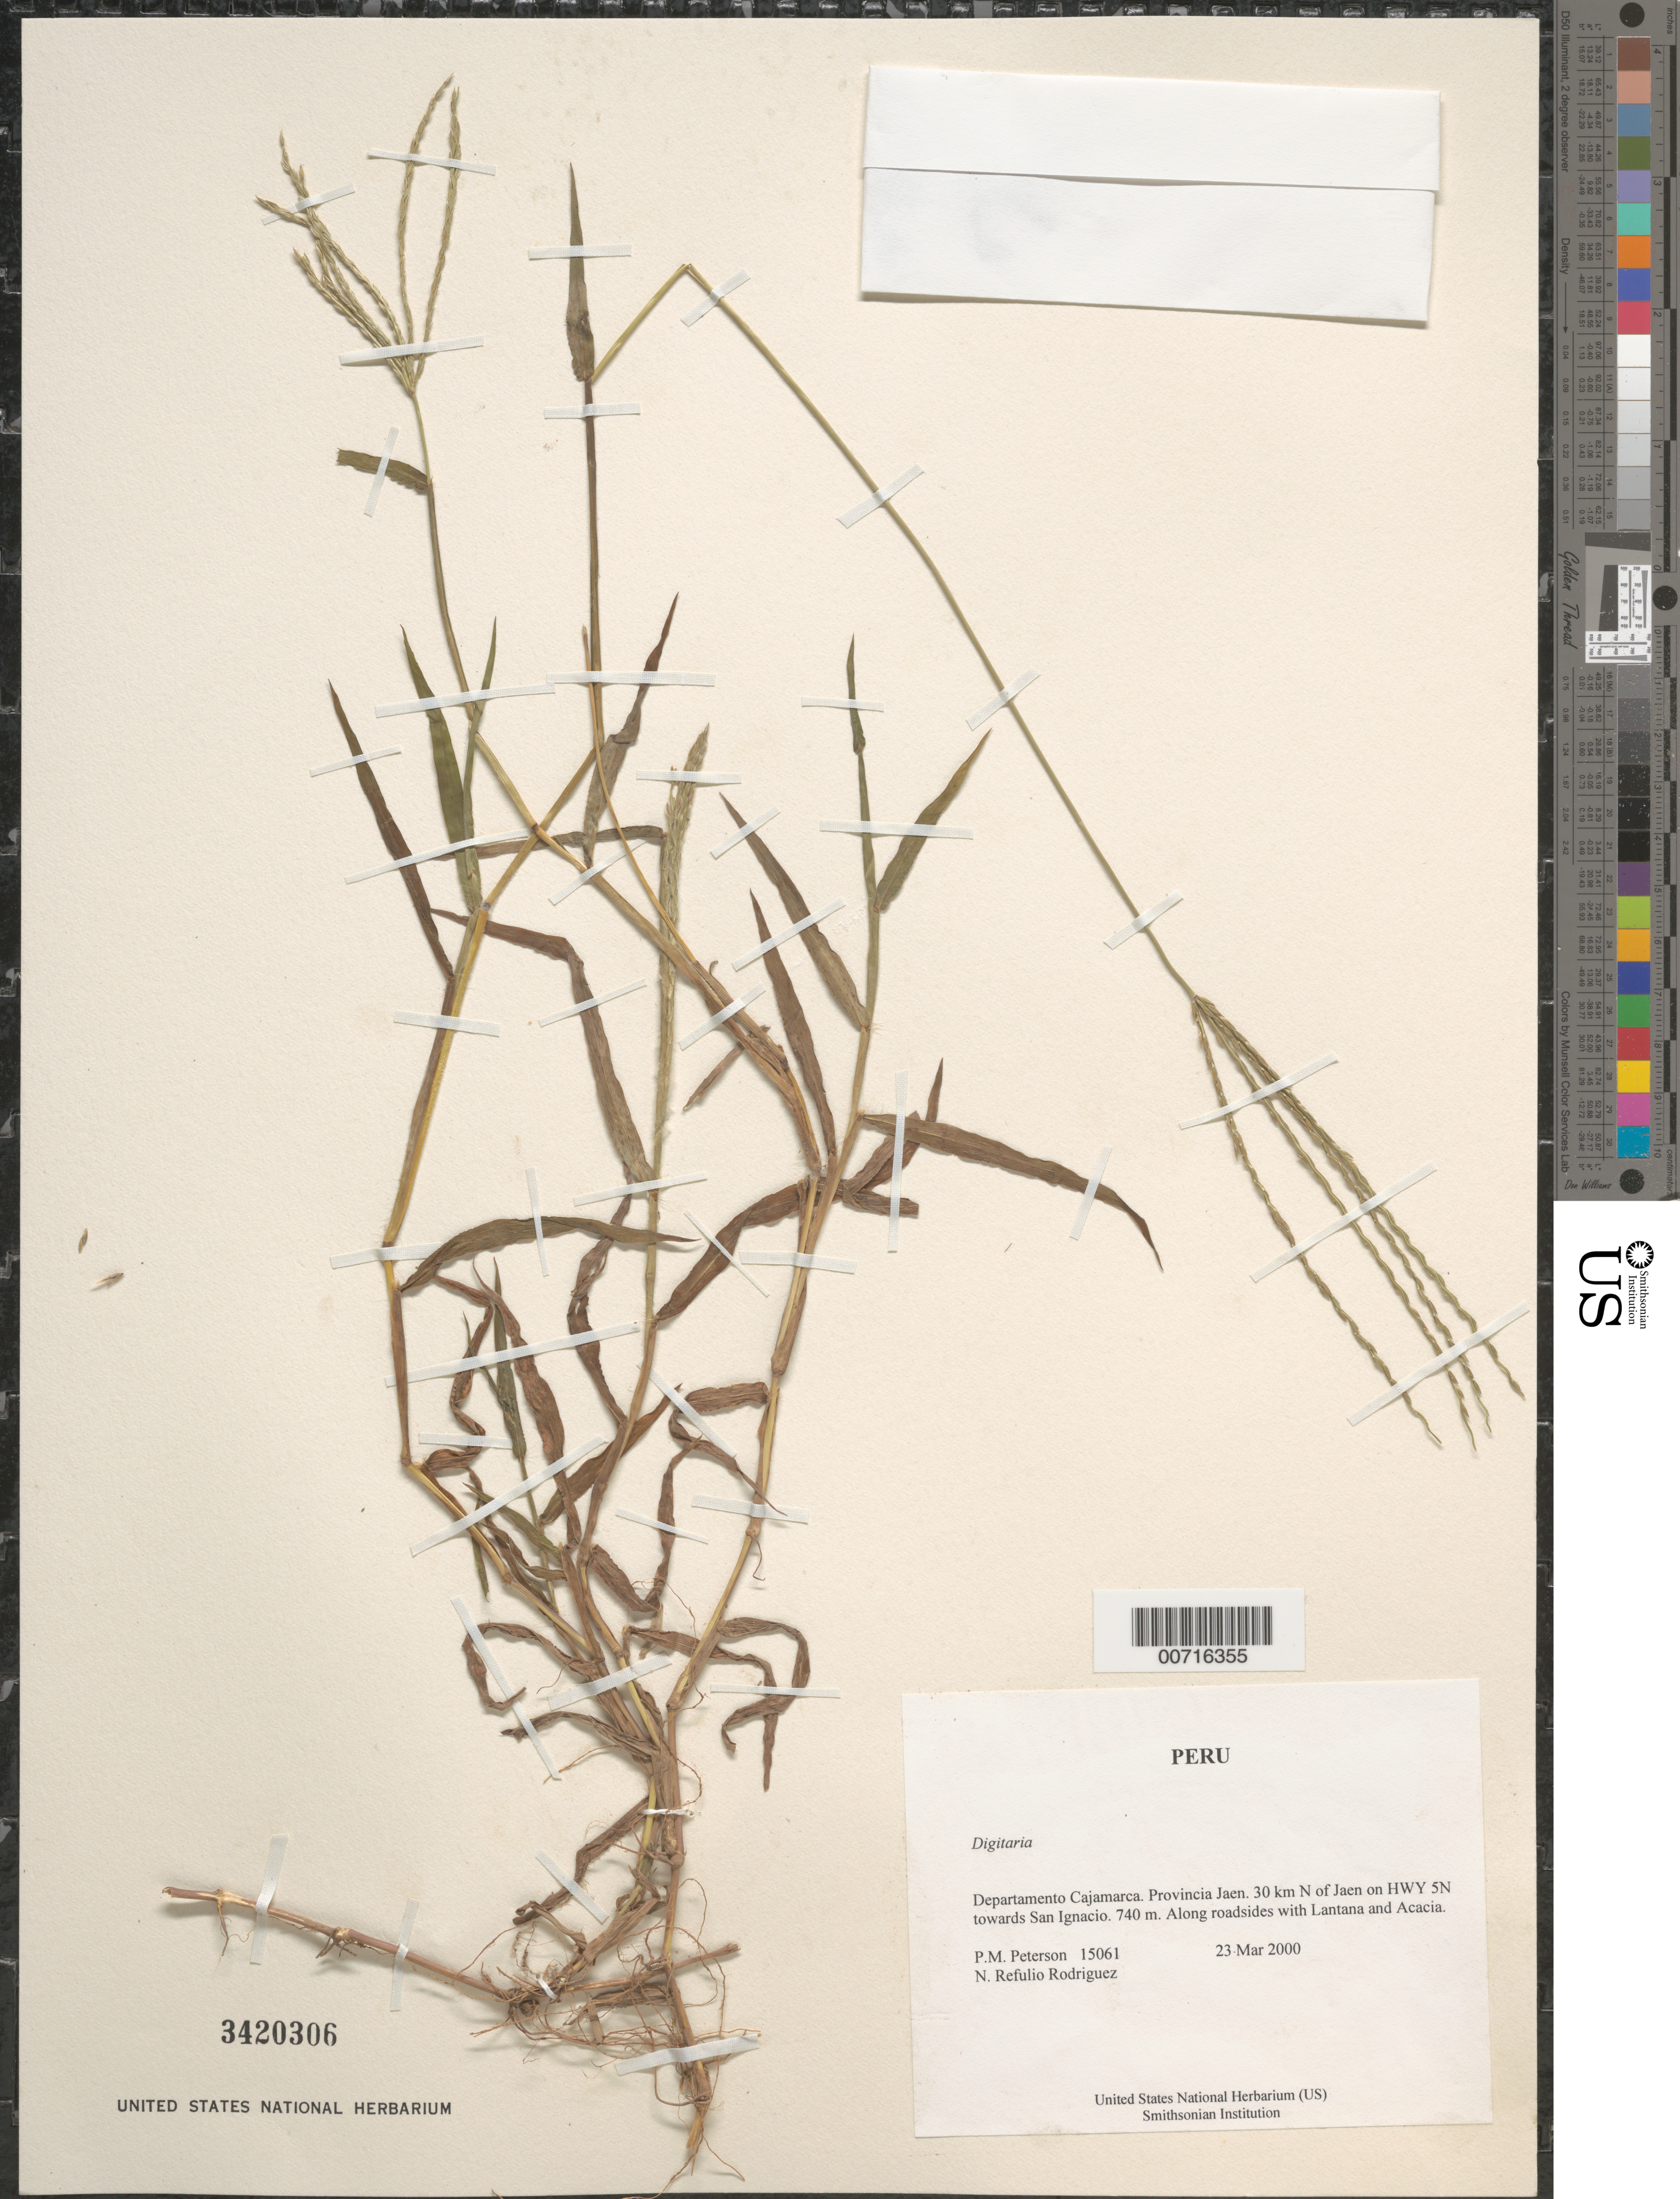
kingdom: Plantae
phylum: Tracheophyta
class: Liliopsida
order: Poales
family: Poaceae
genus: Digitaria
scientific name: Digitaria sp.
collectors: P. M. Peterson & N. Refulio-Rodríguez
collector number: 15061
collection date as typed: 23 Mar 2000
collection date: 2000-03-23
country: Peru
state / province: Cajamarca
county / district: Jaén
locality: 30 km N of Jaen on HWY 5N towards San Ignacio.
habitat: Along roadsides with Lantana and Acacia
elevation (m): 740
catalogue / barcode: US 3420306